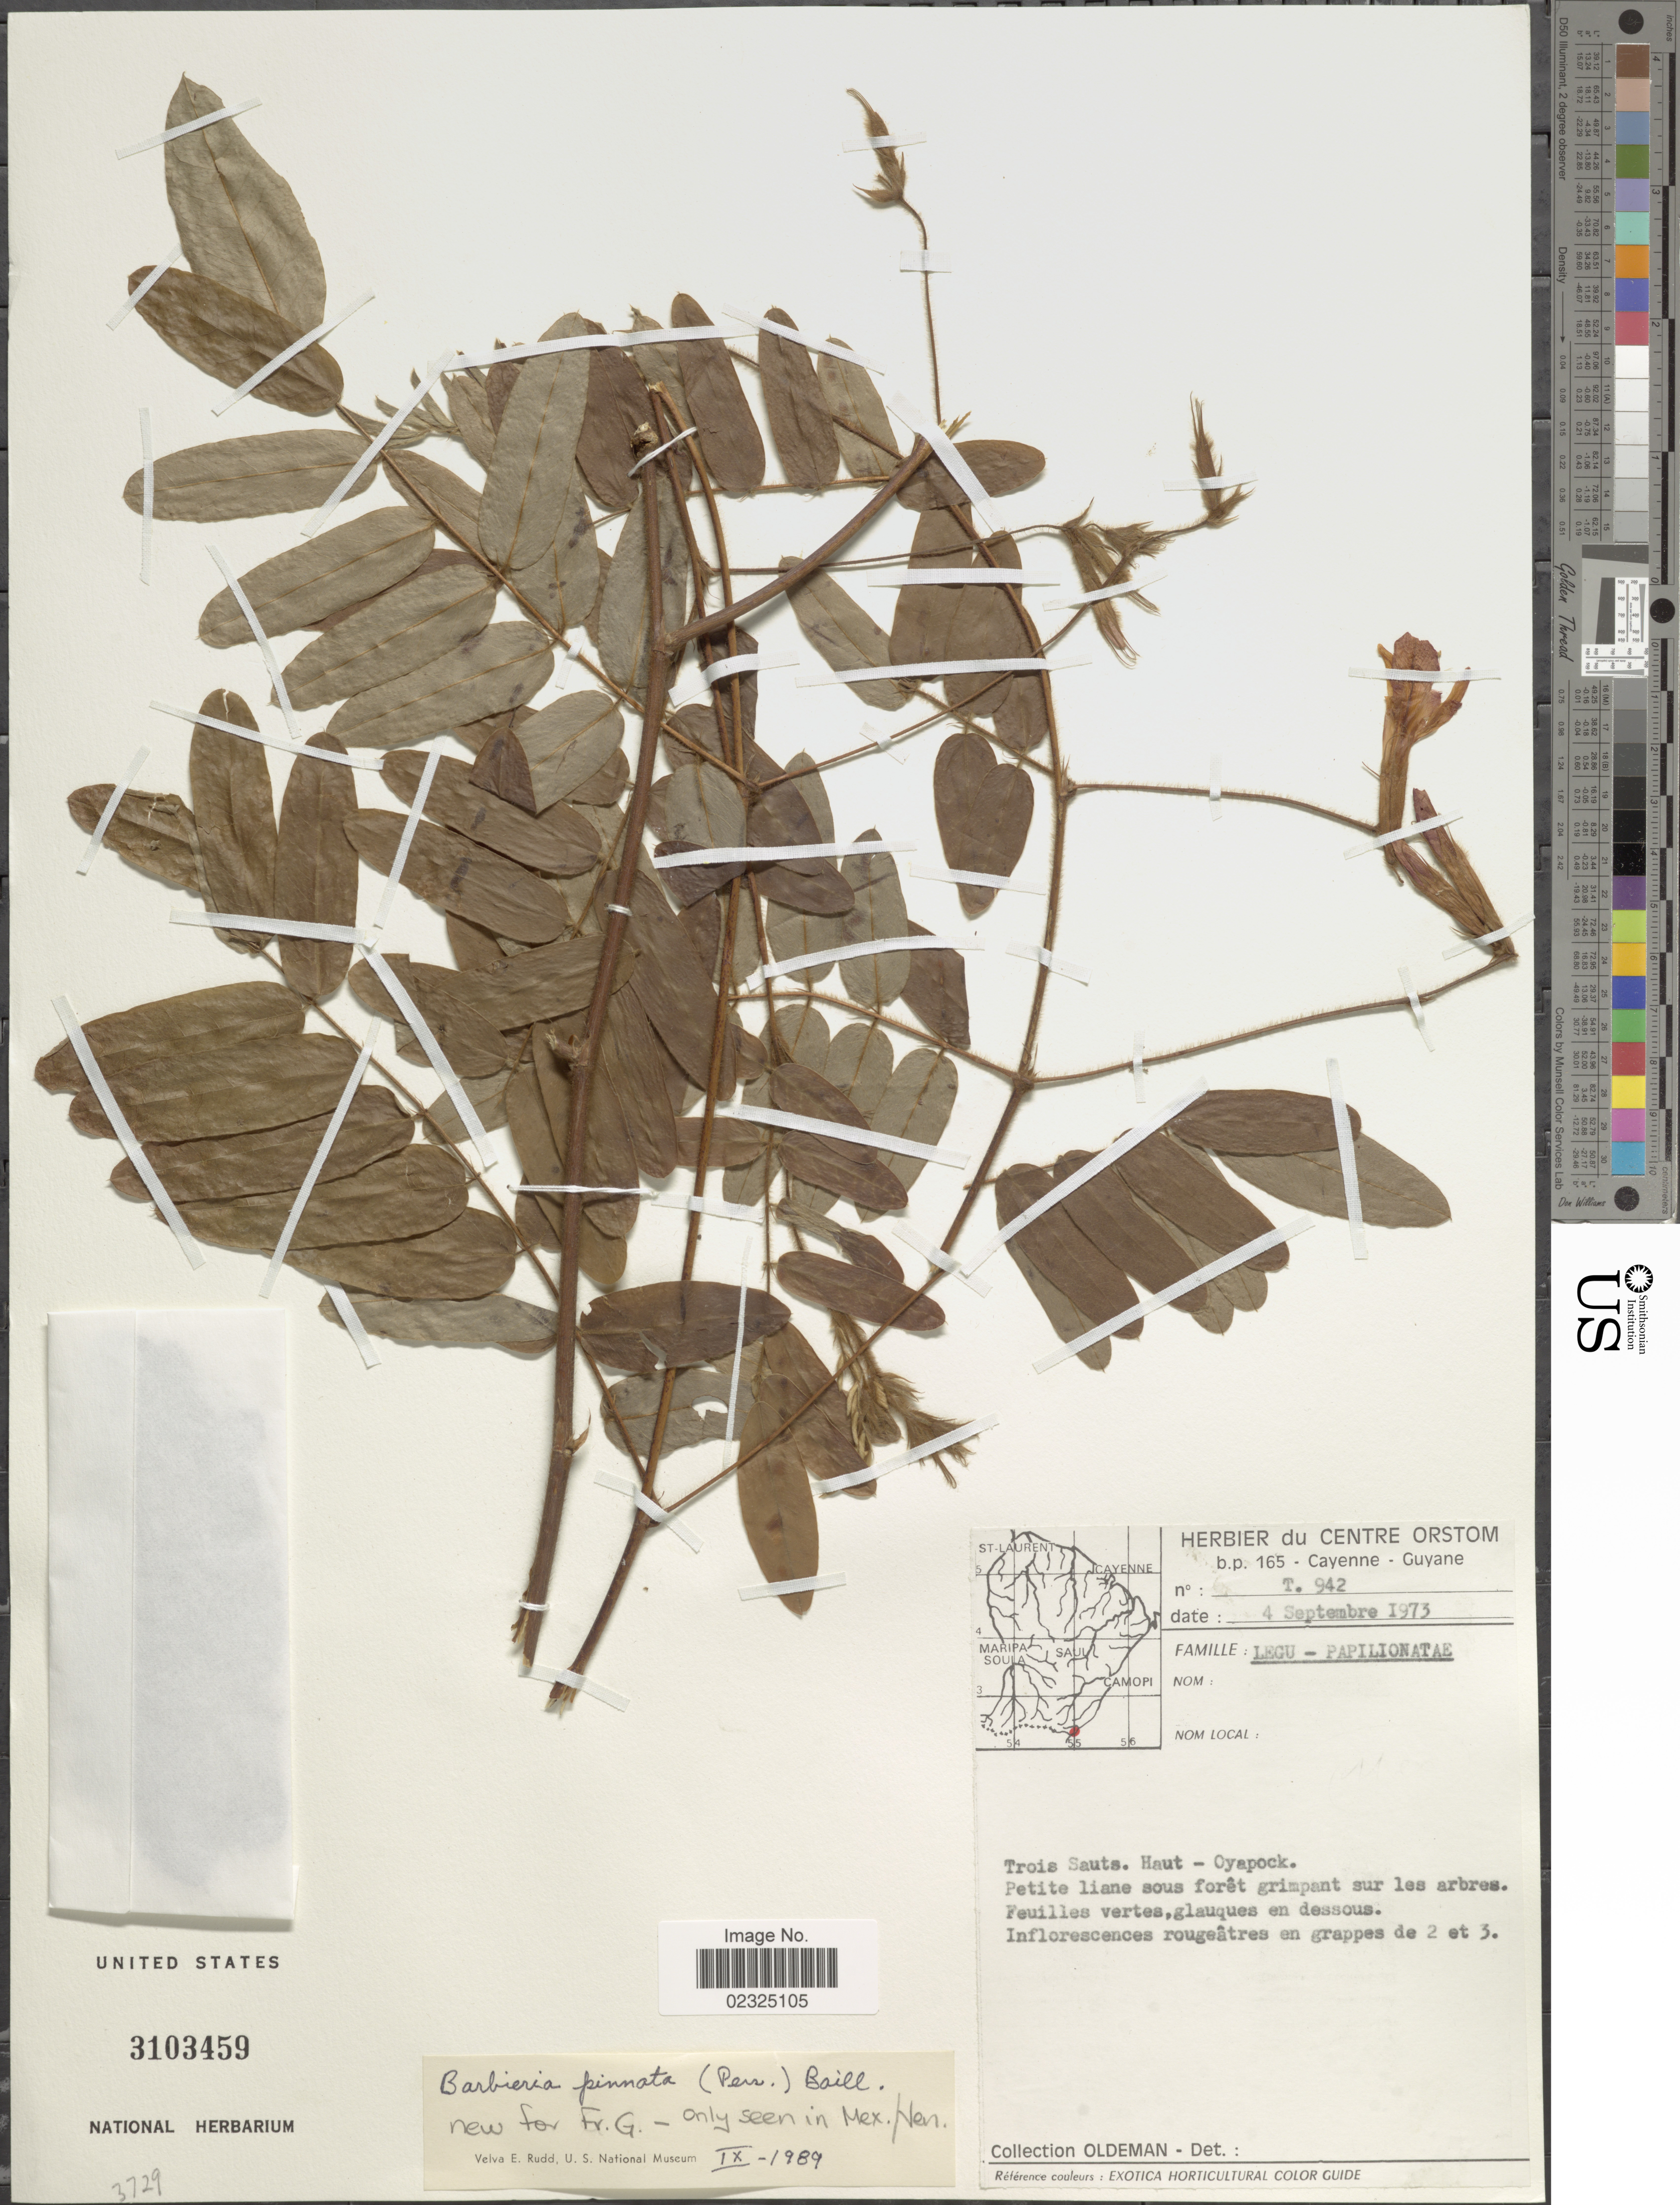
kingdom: Plantae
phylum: Tracheophyta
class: Magnoliopsida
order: Fabales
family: Fabaceae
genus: Barbieria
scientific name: Barbieria sp.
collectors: -- Oldeman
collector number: T942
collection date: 1973-09-04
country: French Guiana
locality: Trois Sauts, Haut-Oyapock, petite liane sous foret grimpant sur les arbres.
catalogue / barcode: US 3103459